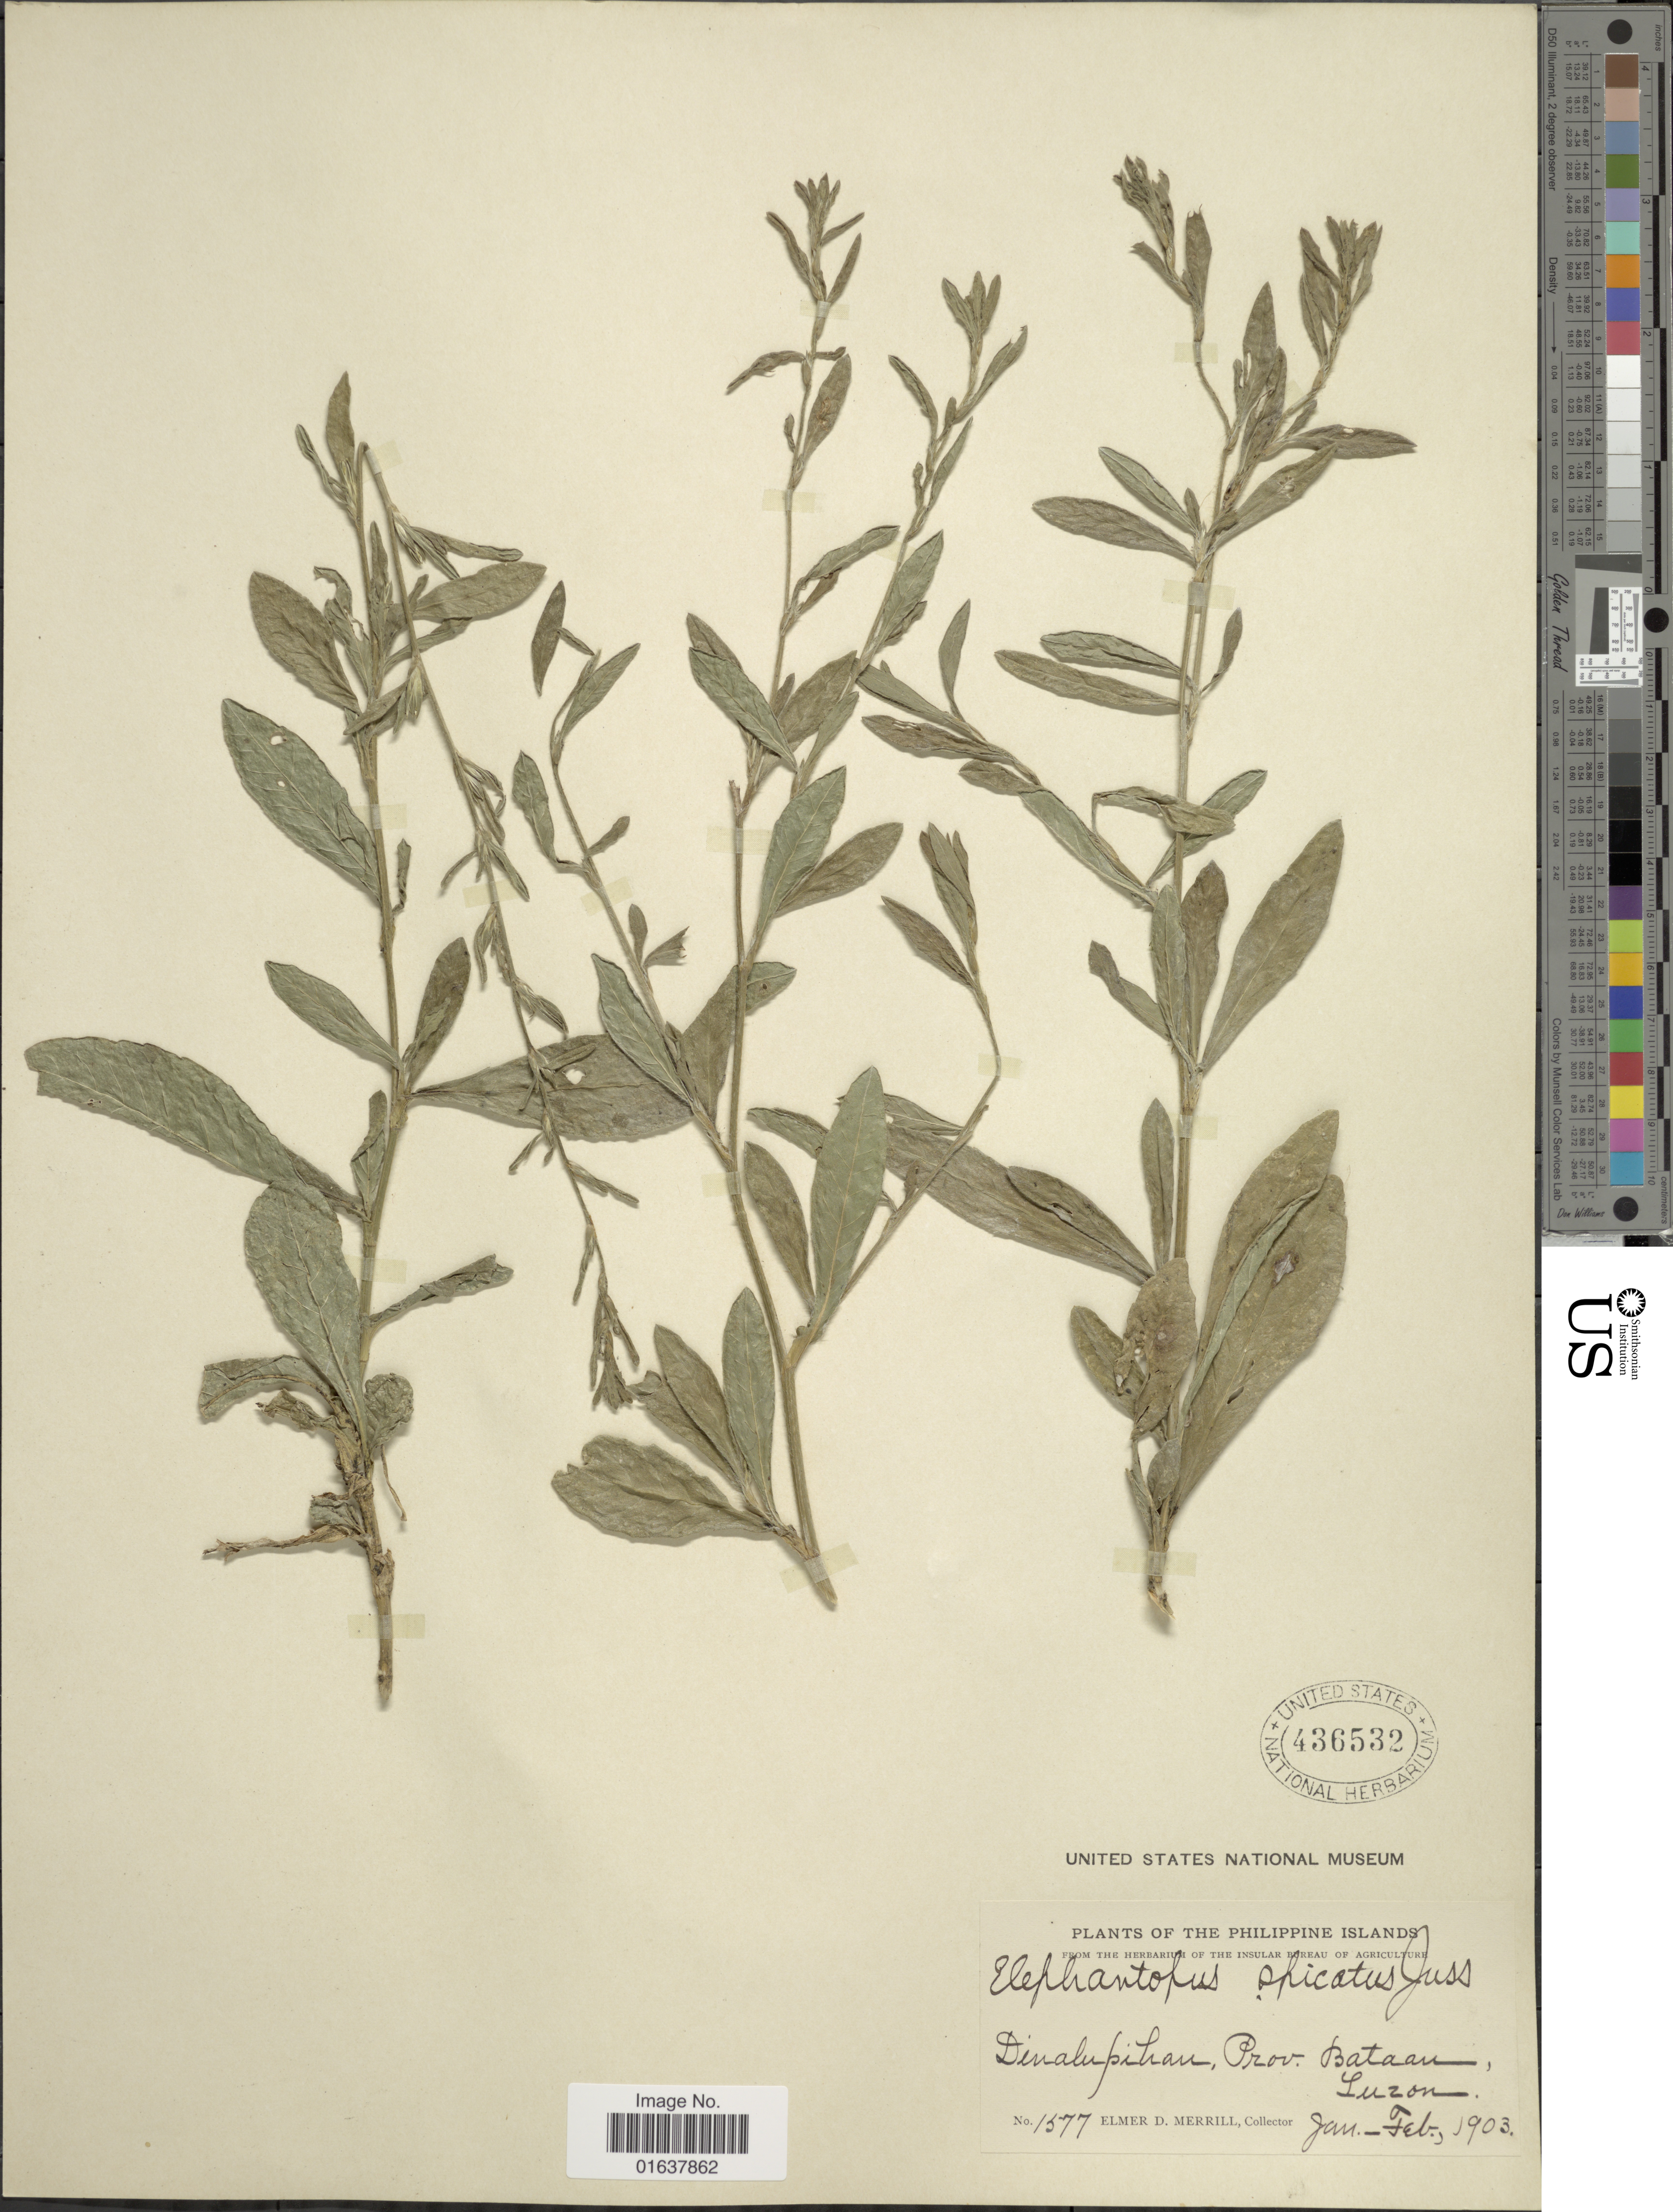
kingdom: Plantae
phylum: Tracheophyta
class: Magnoliopsida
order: Asterales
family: Asteraceae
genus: Pseudelephantopus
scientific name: Pseudelephantopus spicatus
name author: (Juss. ex Aubl.) C.F. Baker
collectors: E. D. Merrill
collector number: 1577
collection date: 1903-01/1903-02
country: Philippines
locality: Dinalupihau, Prov. Bataan, Luzon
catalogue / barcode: US 436532